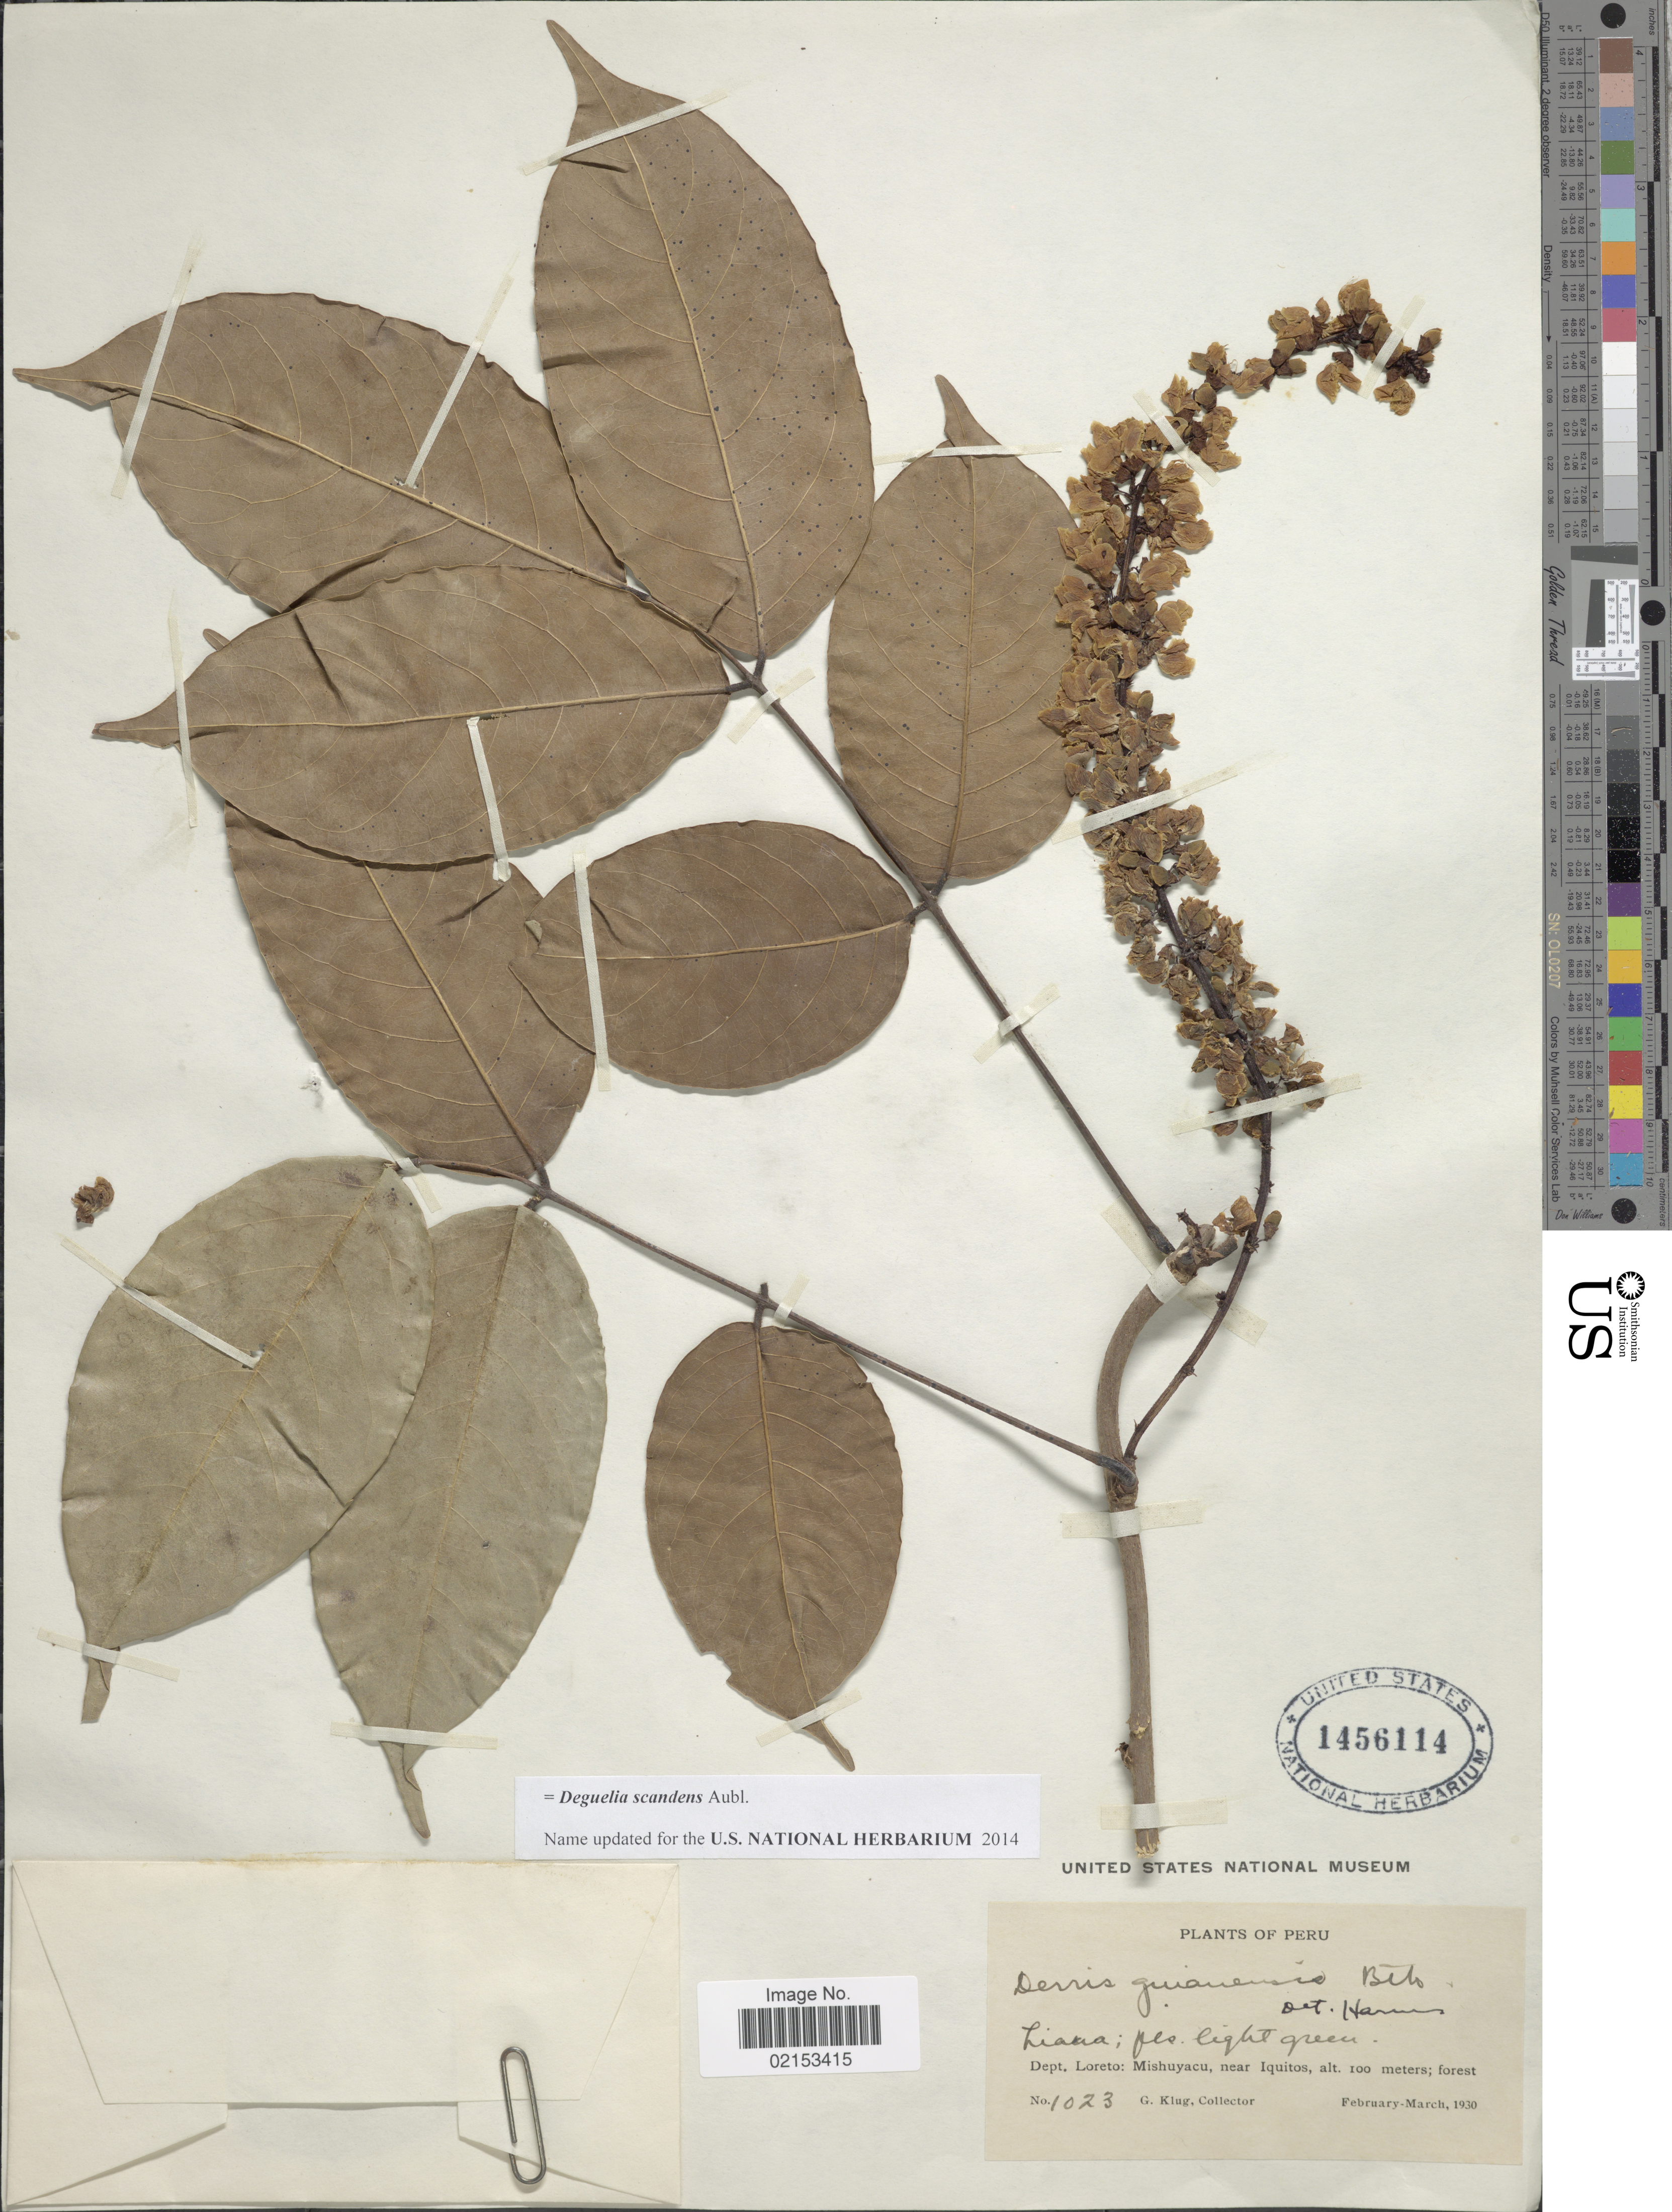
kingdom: Plantae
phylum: Tracheophyta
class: Magnoliopsida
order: Fabales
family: Fabaceae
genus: Deguelia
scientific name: Deguelia scandens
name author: Aubl.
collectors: G. King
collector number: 1023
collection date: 1930-02/1930-03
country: Peru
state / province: Loreto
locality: Mishuyacu, near Iquitos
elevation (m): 100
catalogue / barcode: US 1456114